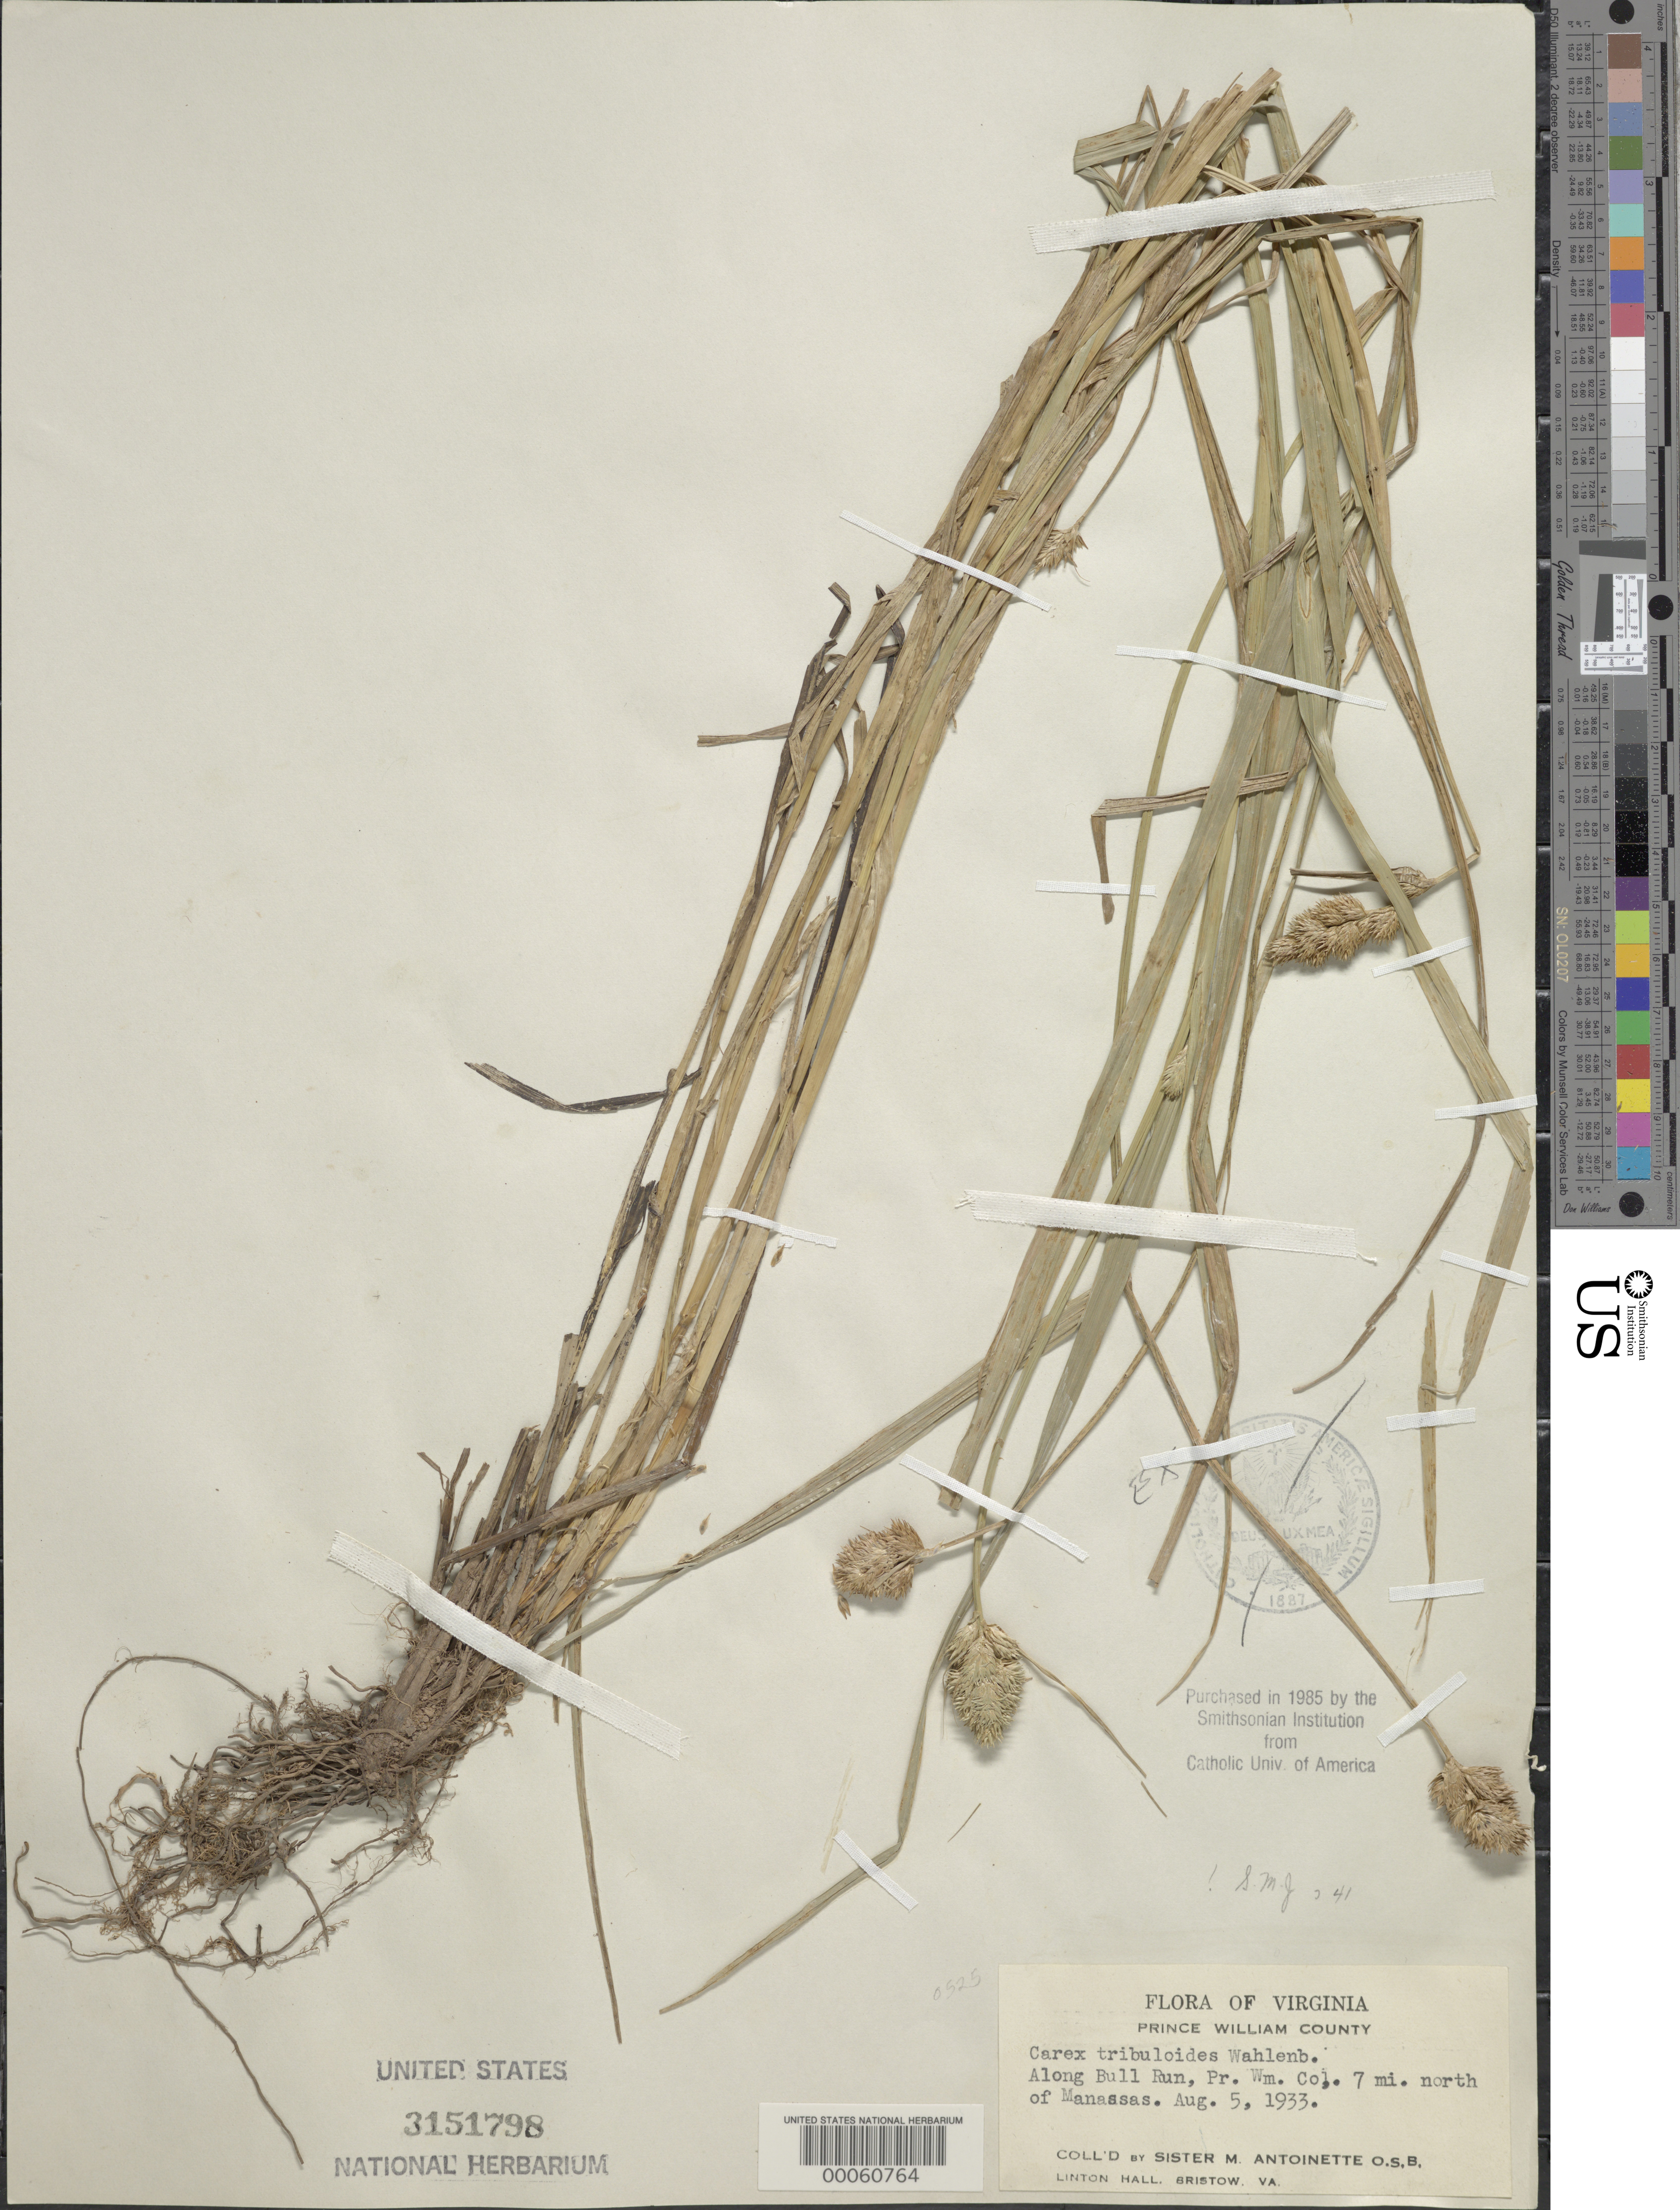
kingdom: Plantae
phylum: Tracheophyta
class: Liliopsida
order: Poales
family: Cyperaceae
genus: Carex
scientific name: Carex tribuloides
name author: Wahlenb.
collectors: S. Antoinette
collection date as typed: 05 Aug 1933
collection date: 1933-08-05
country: United States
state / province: Virginia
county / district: Prince William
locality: Along Bull Run, 7 mi. N of Manassas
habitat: Along bull run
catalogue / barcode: US 3151798